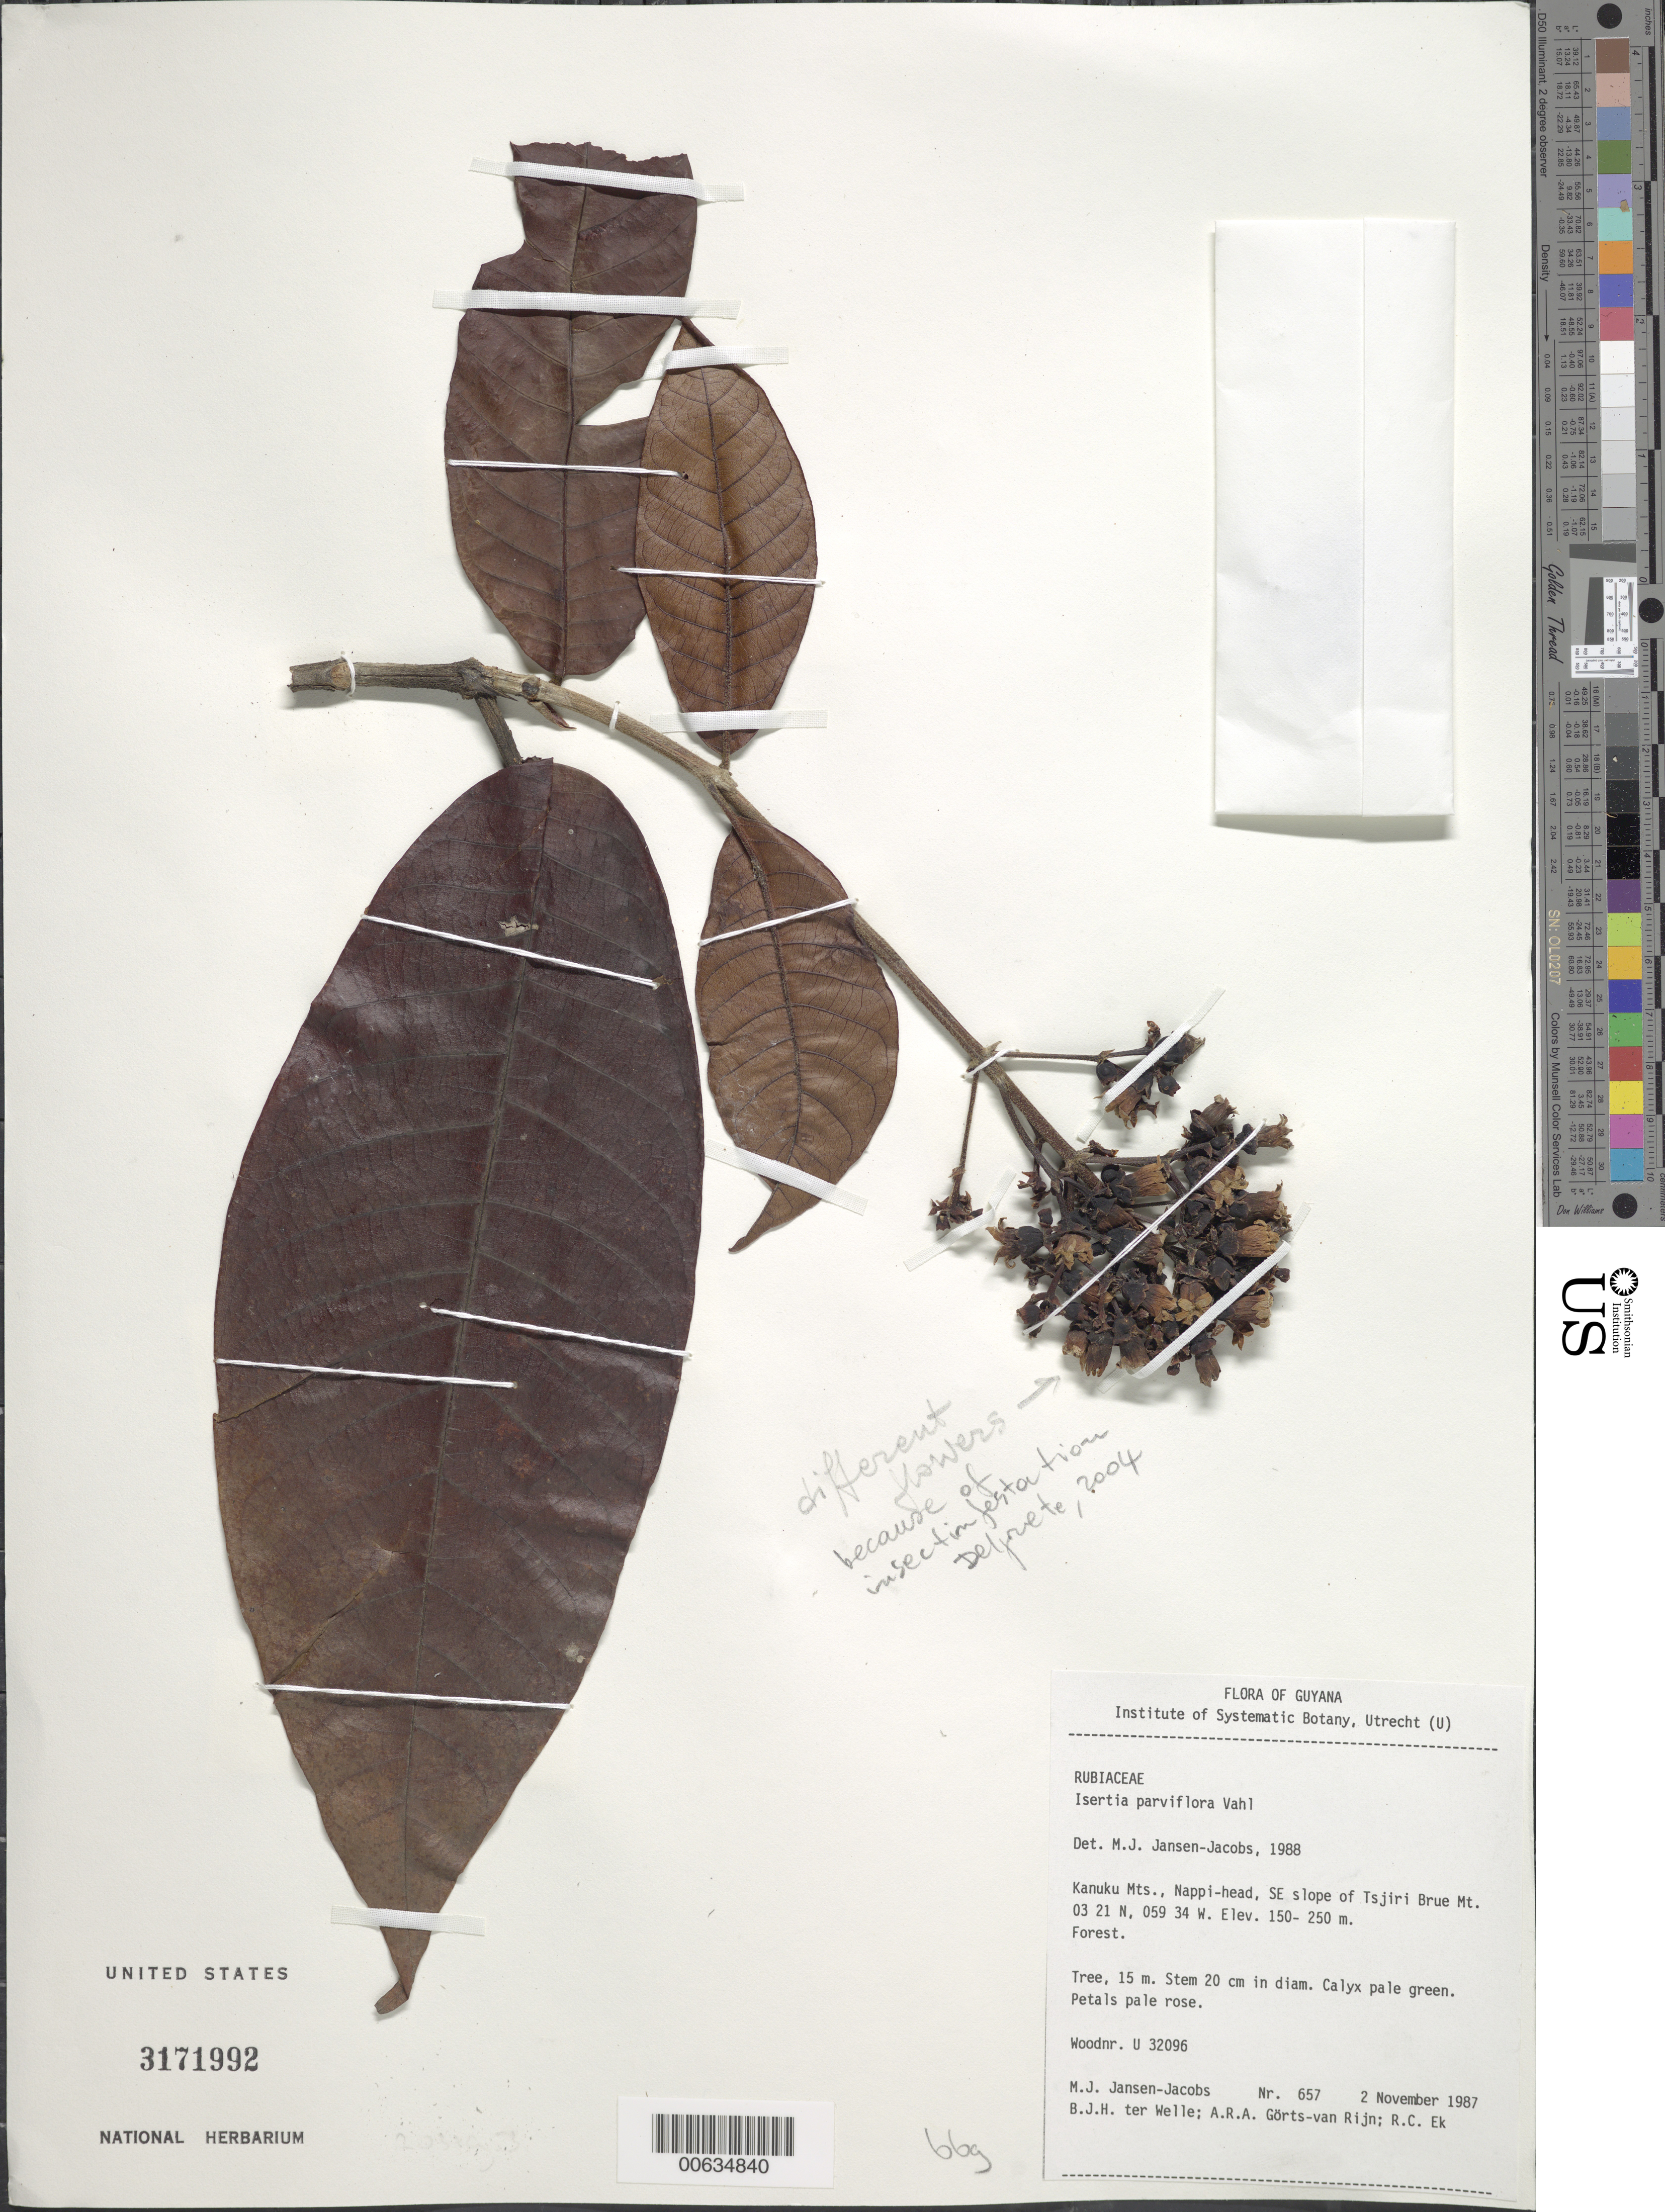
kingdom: Plantae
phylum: Tracheophyta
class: Magnoliopsida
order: Gentianales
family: Rubiaceae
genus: Isertia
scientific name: Isertia parviflora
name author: Vahl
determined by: Jansen-Jacobs, M. J., (U), Nationaal Herbarium Nederland, Utrecht University branch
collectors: M. J. Jansen-Jacobs, B. Welle, A. .R. A. Görts-van Rijn & R. C. Ek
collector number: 657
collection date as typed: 2-Nov-87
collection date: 1987-11-02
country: Guyana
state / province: U. Takutu-U. Essequibo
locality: Kanuku Mts., Nappi-head, SE slope of Tsjiri Brue Mt., camp 1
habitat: Forest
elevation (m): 150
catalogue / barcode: US 3171992